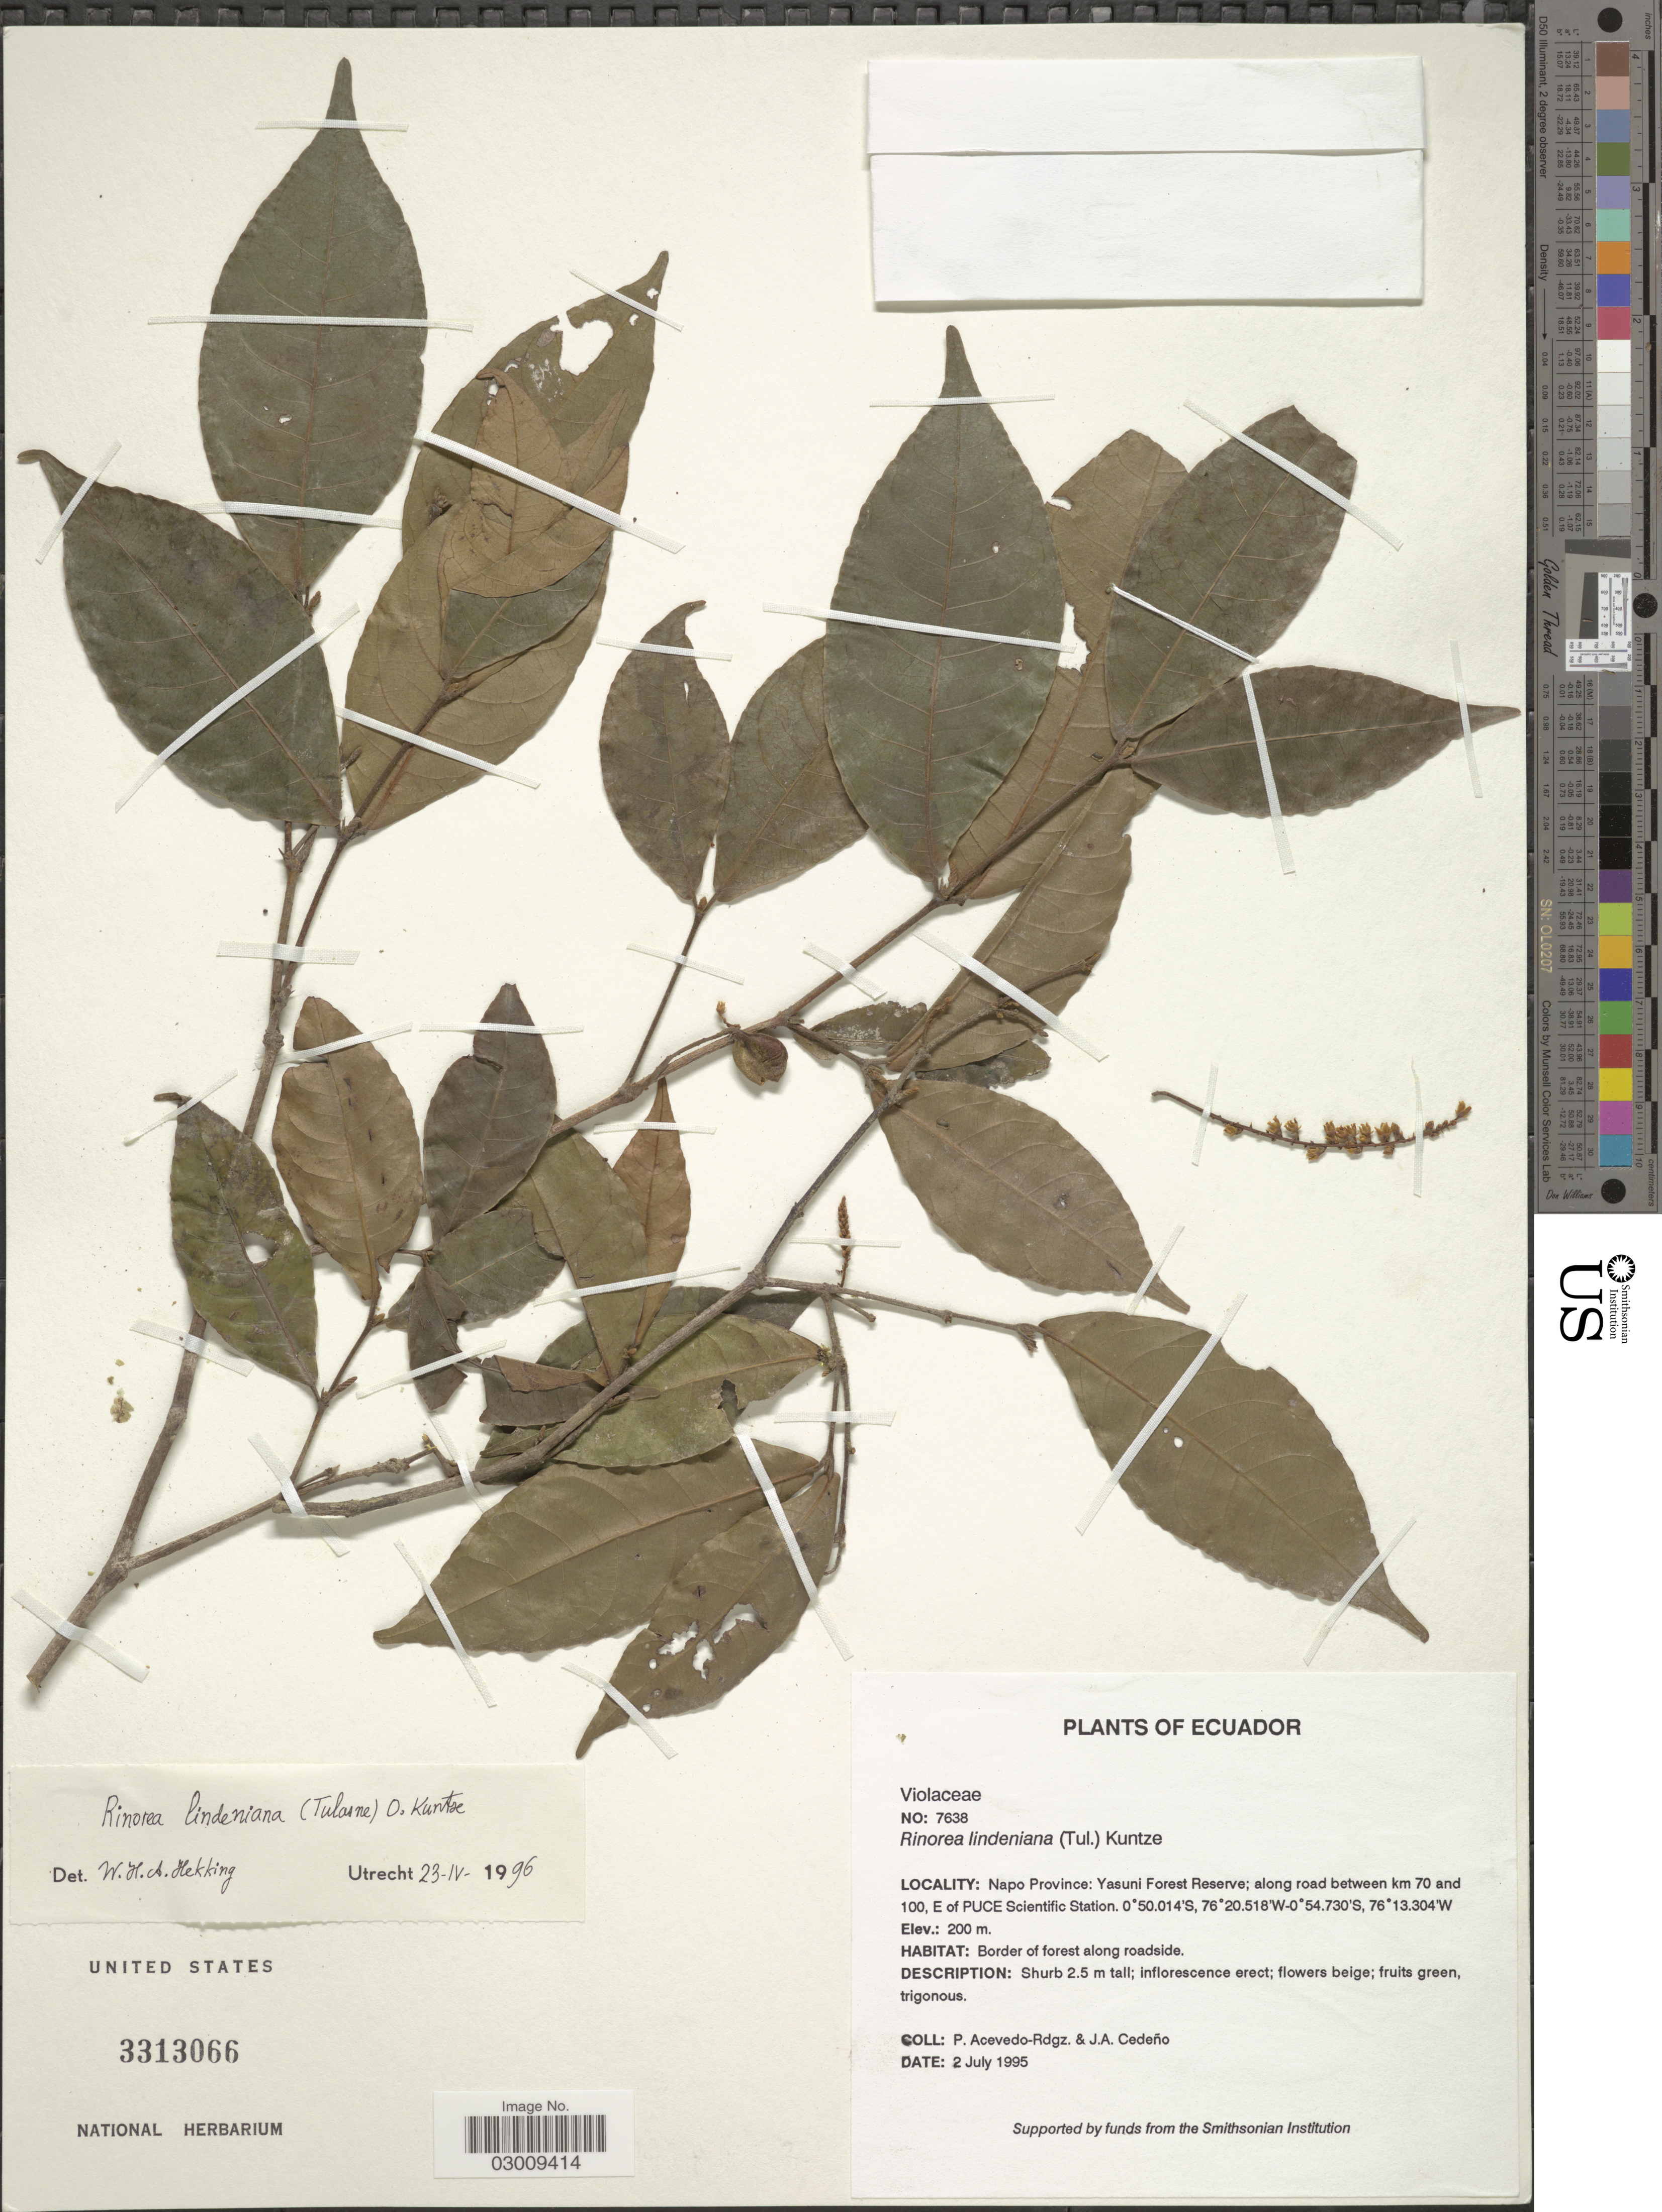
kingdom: Plantae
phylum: Tracheophyta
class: Magnoliopsida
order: Malpighiales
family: Violaceae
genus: Rinorea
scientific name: Rinorea lindeniana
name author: (Tul.) Kuntze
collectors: P. Acevedo-Rodr. & J. A. Cedeno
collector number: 7638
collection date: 1995-07-02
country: Ecuador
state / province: Napo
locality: Napo Province: Yasuni Forest Reserve; along road between km 70 and 100, E of Puce Scientific Station.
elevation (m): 200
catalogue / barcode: US 3313066